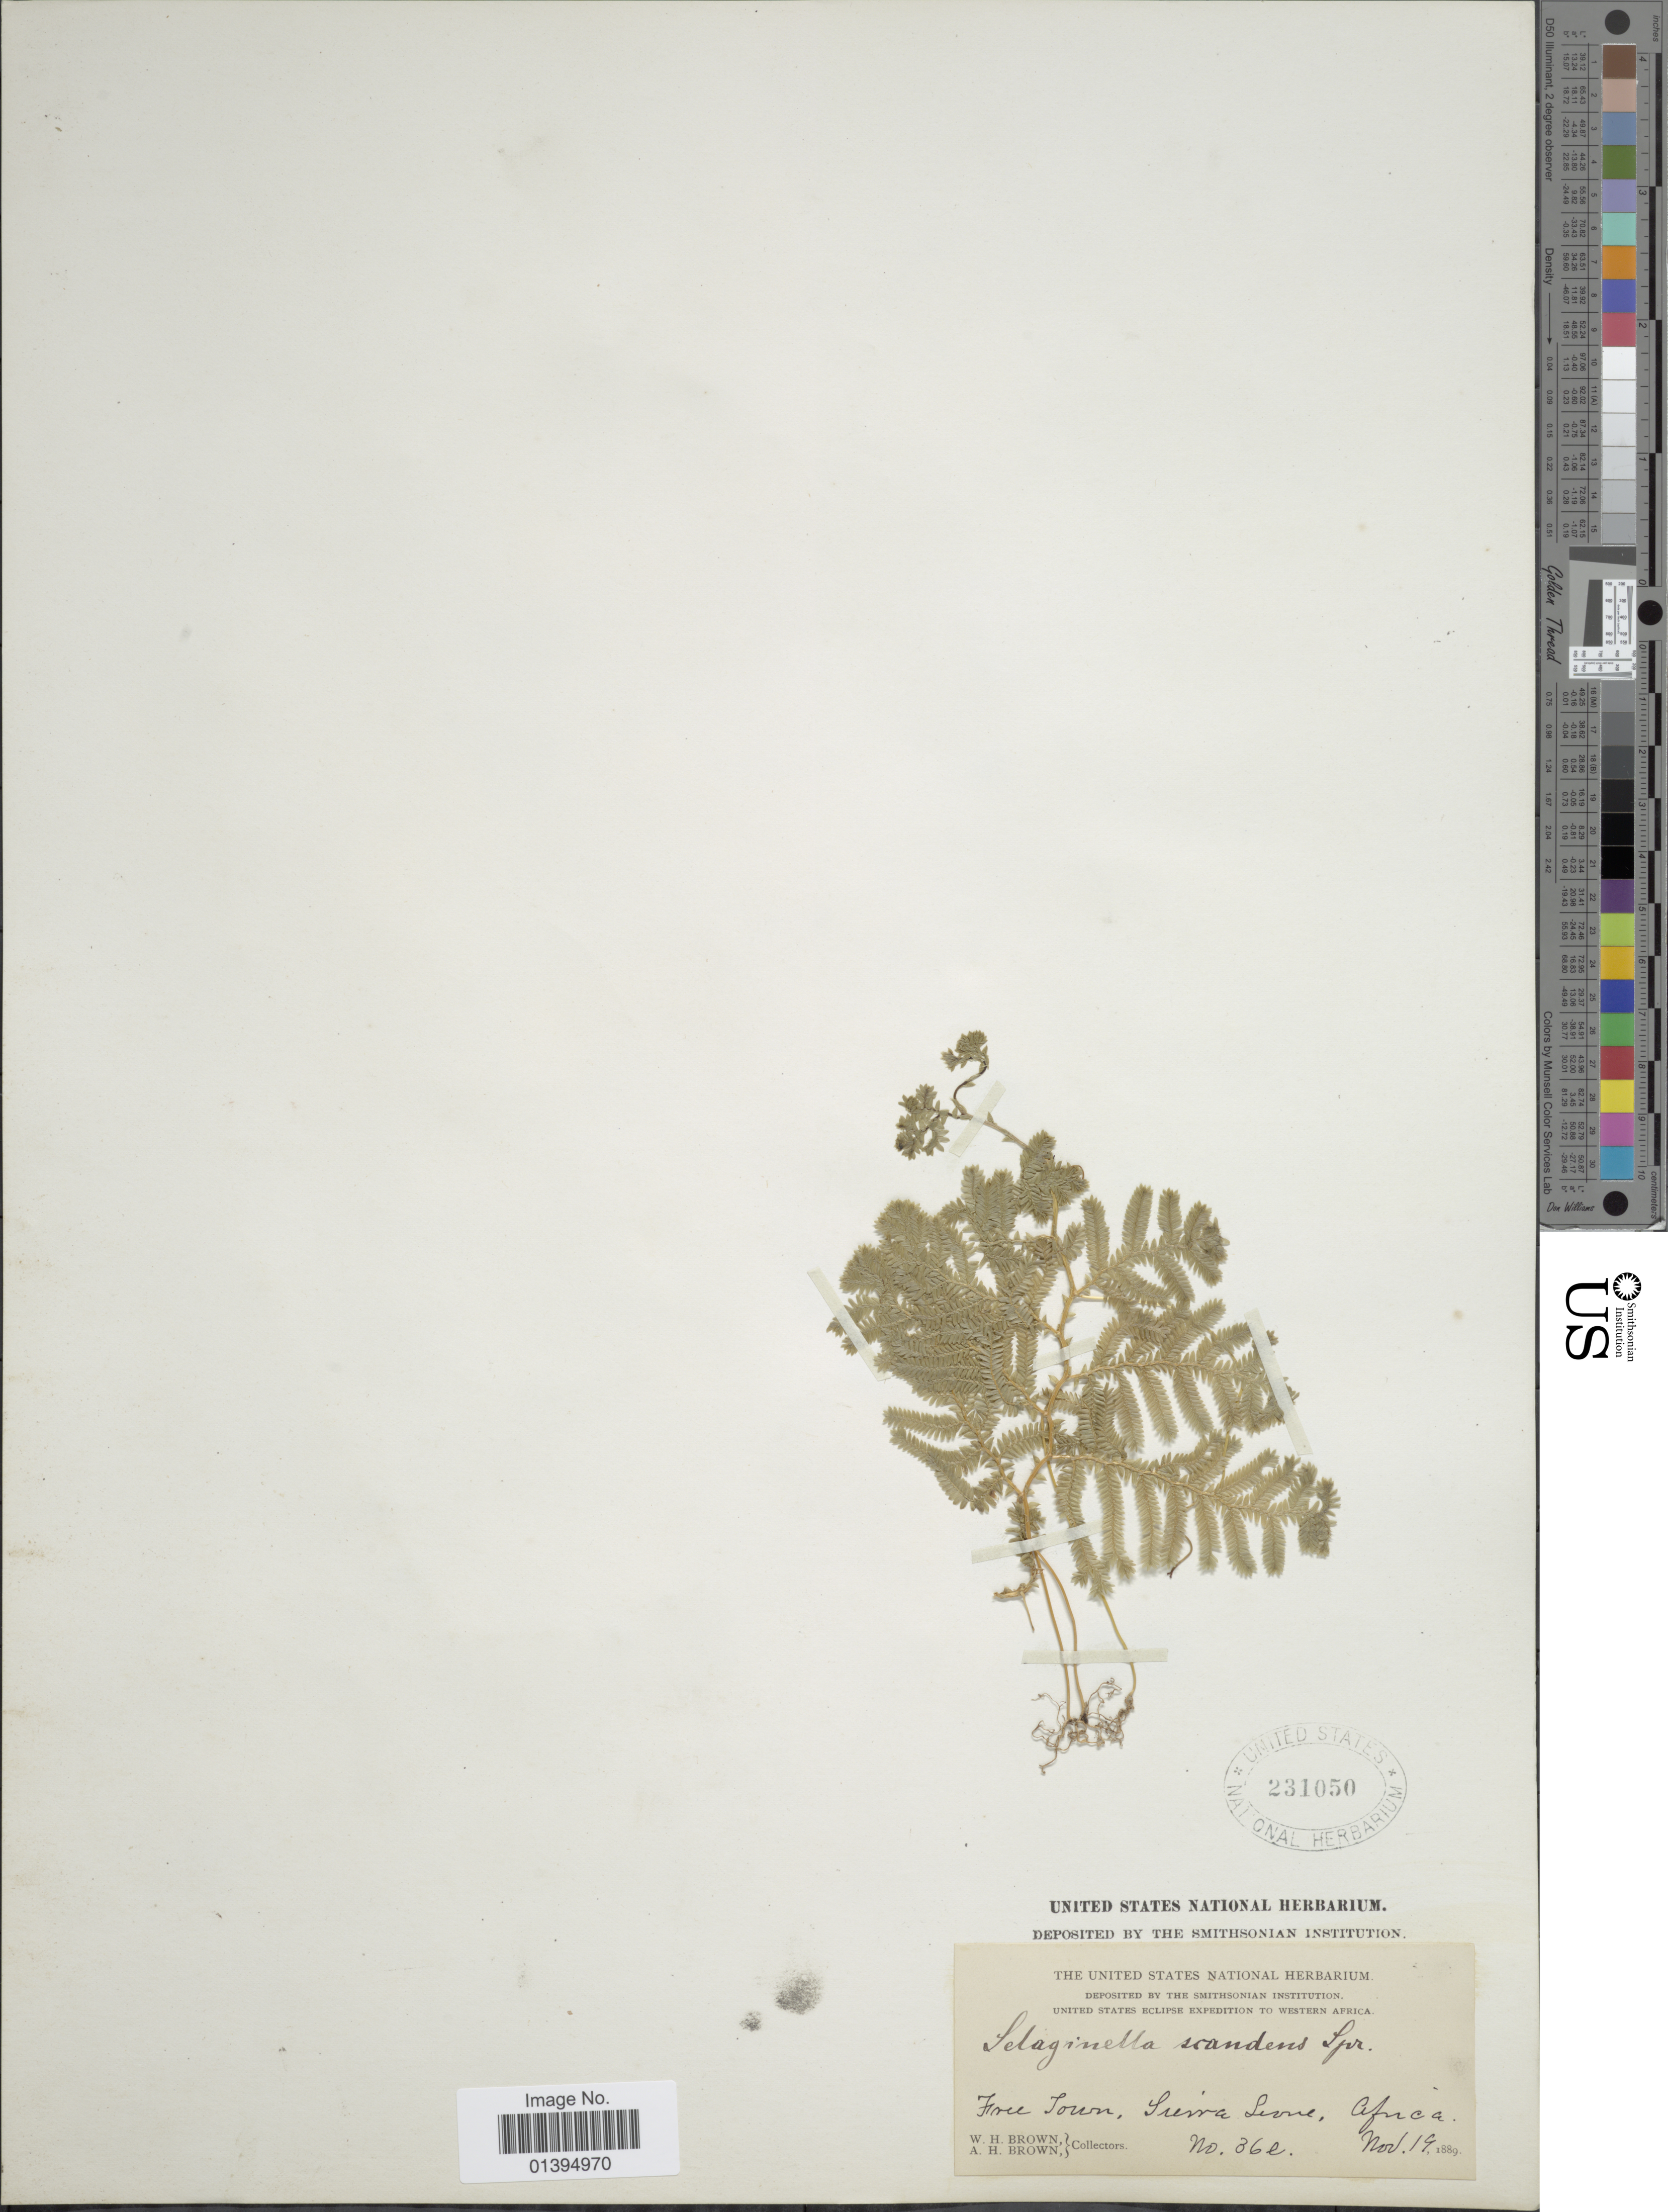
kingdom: Plantae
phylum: Tracheophyta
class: Lycopodiopsida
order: Selaginellales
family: Selaginellaceae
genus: Selaginella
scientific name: Selaginella myosurus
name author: (Sw.) Alston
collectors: W. H. Brown & A. H. Brown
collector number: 36e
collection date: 1889-11-19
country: Sierra Leone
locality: Free Town, Africa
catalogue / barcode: US 231050